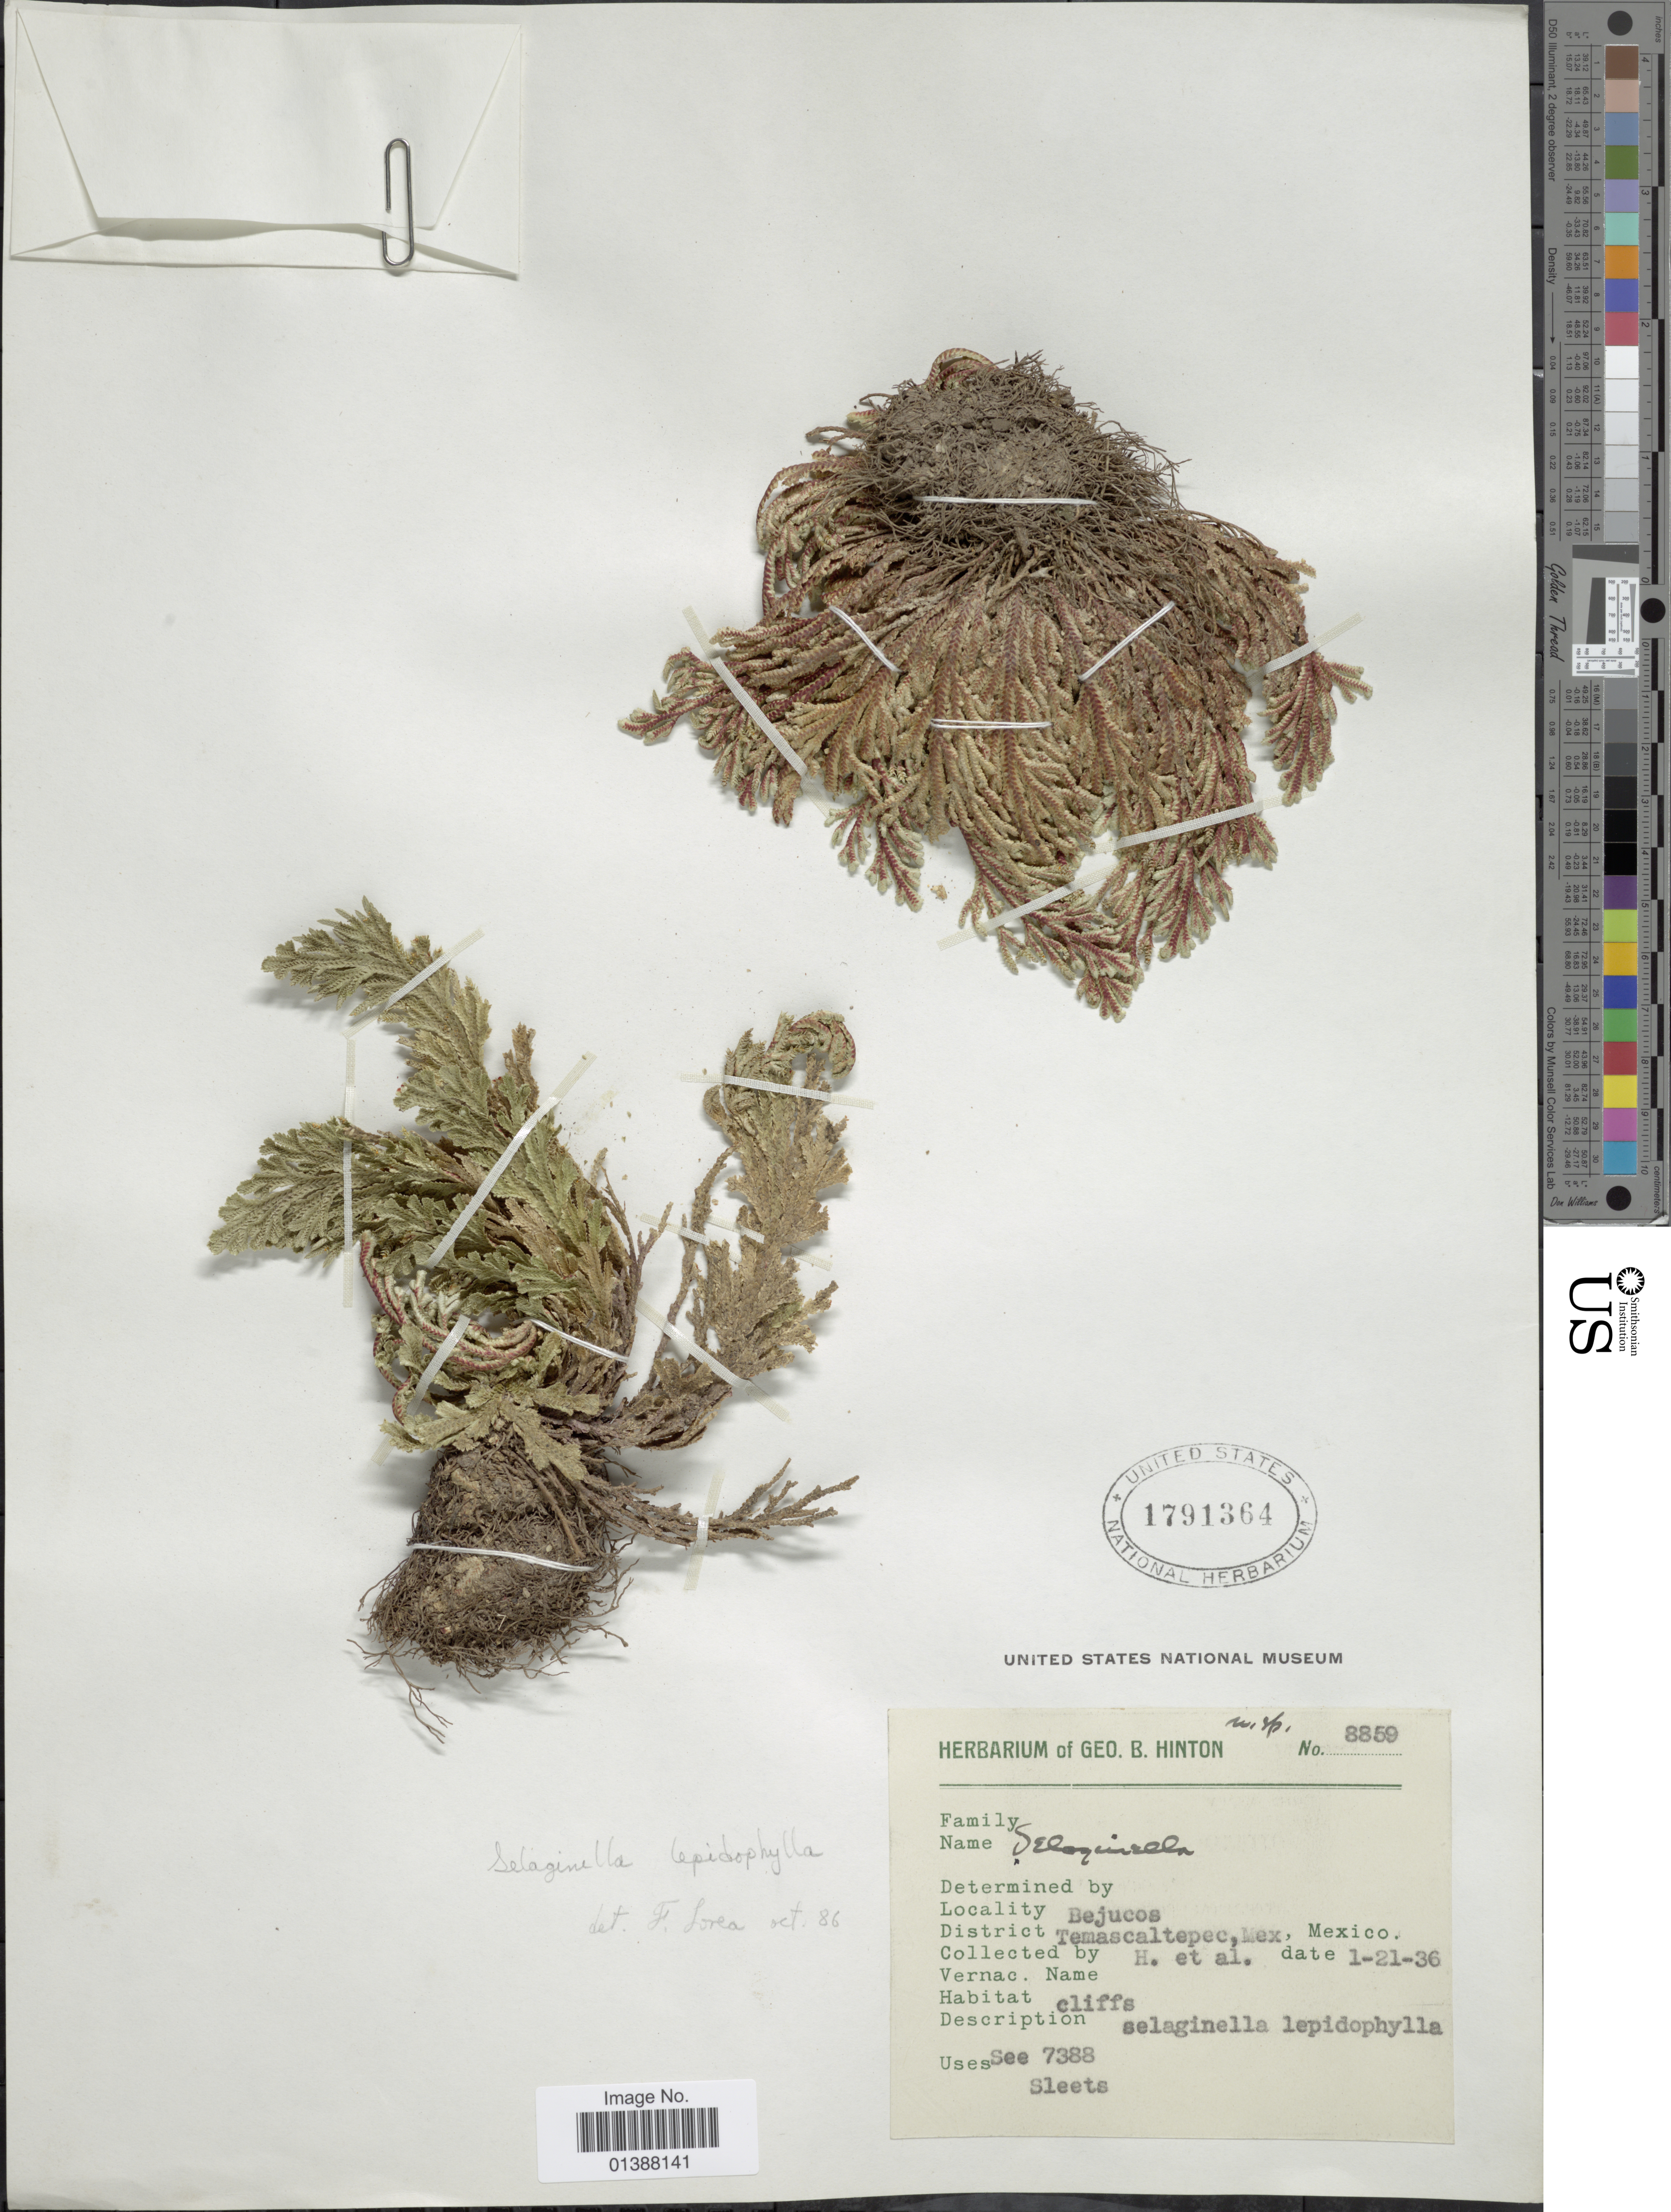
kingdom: Plantae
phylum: Tracheophyta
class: Lycopodiopsida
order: Selaginellales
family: Selaginellaceae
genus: Selaginella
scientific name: Selaginella lepidophylla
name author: (Hook. & Grev.) Spring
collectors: G. B. Hinton & et al.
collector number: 8859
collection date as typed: Transcribed d/m/y: 21/1/36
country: Mexico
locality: Bejucos, Temascaltepec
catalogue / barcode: US 1791364